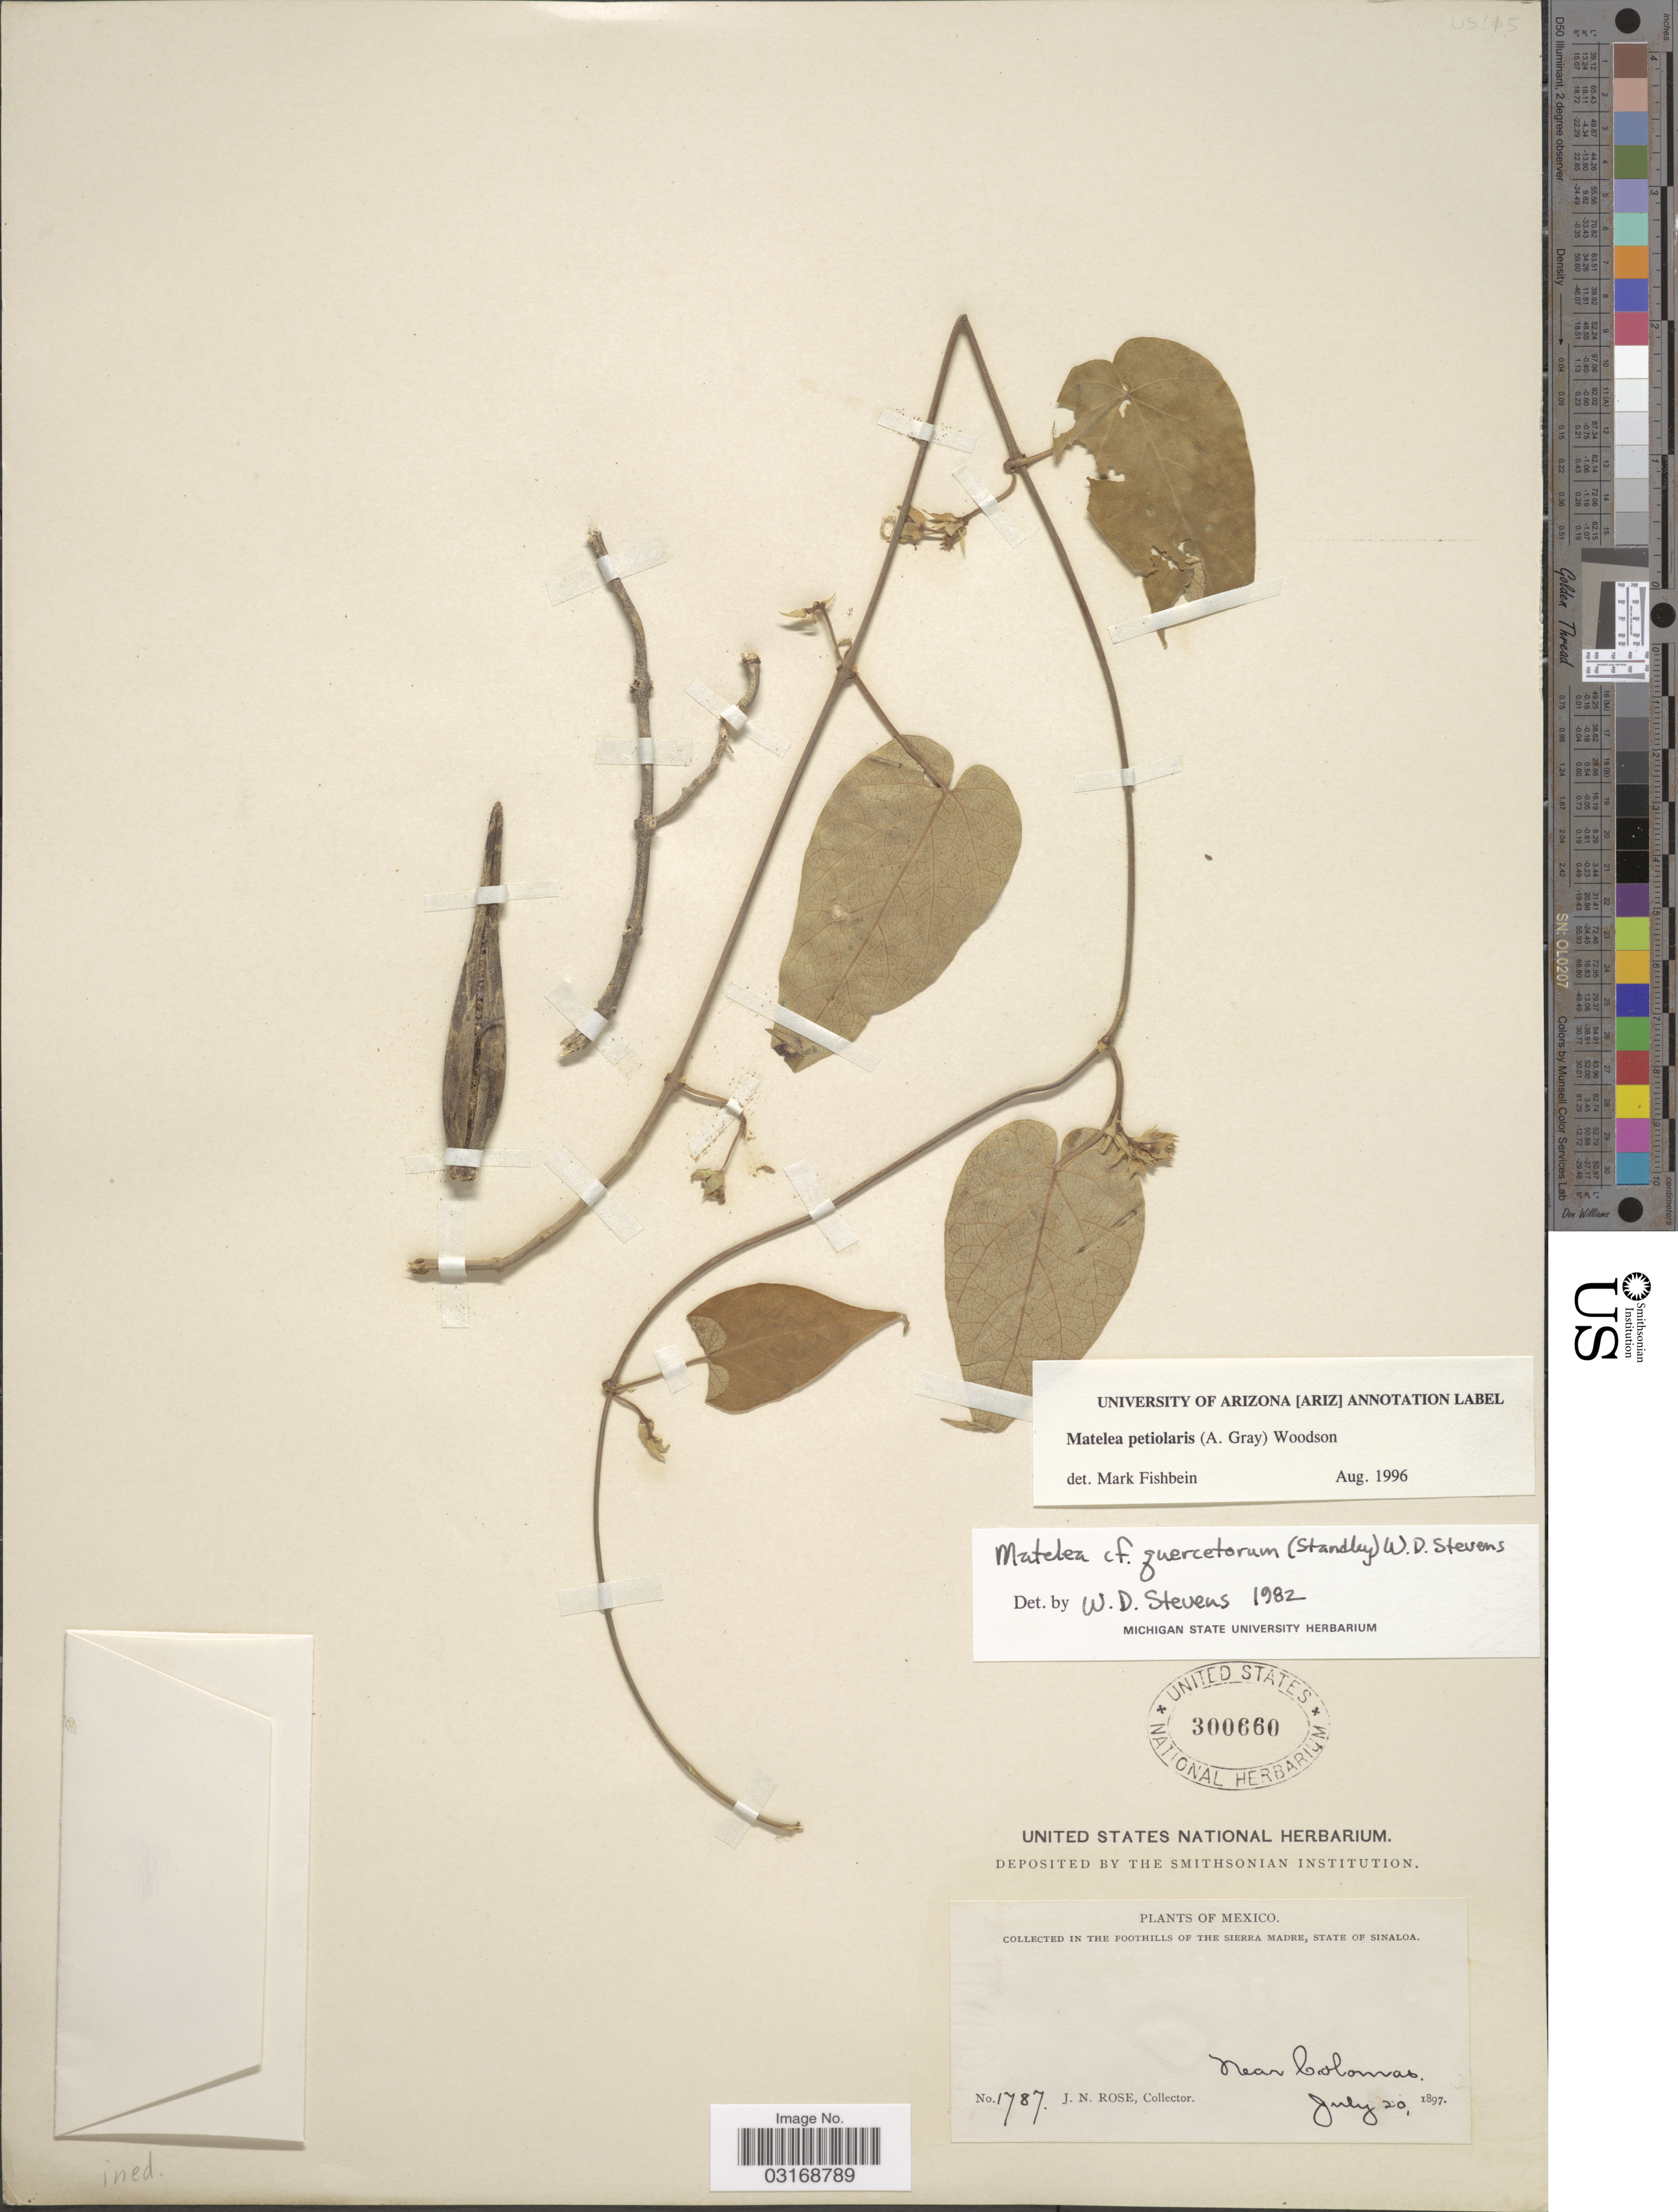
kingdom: Plantae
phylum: Tracheophyta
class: Magnoliopsida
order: Gentianales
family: Apocynaceae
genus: Matelea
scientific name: Matelea petiolaris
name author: (A. Gray) Woodson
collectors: J. N. Rose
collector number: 1787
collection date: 1897-07-20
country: Mexico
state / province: Sinaloa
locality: Collected in the foothills of the Sierra Madre. Near Colomas.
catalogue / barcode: US 300660